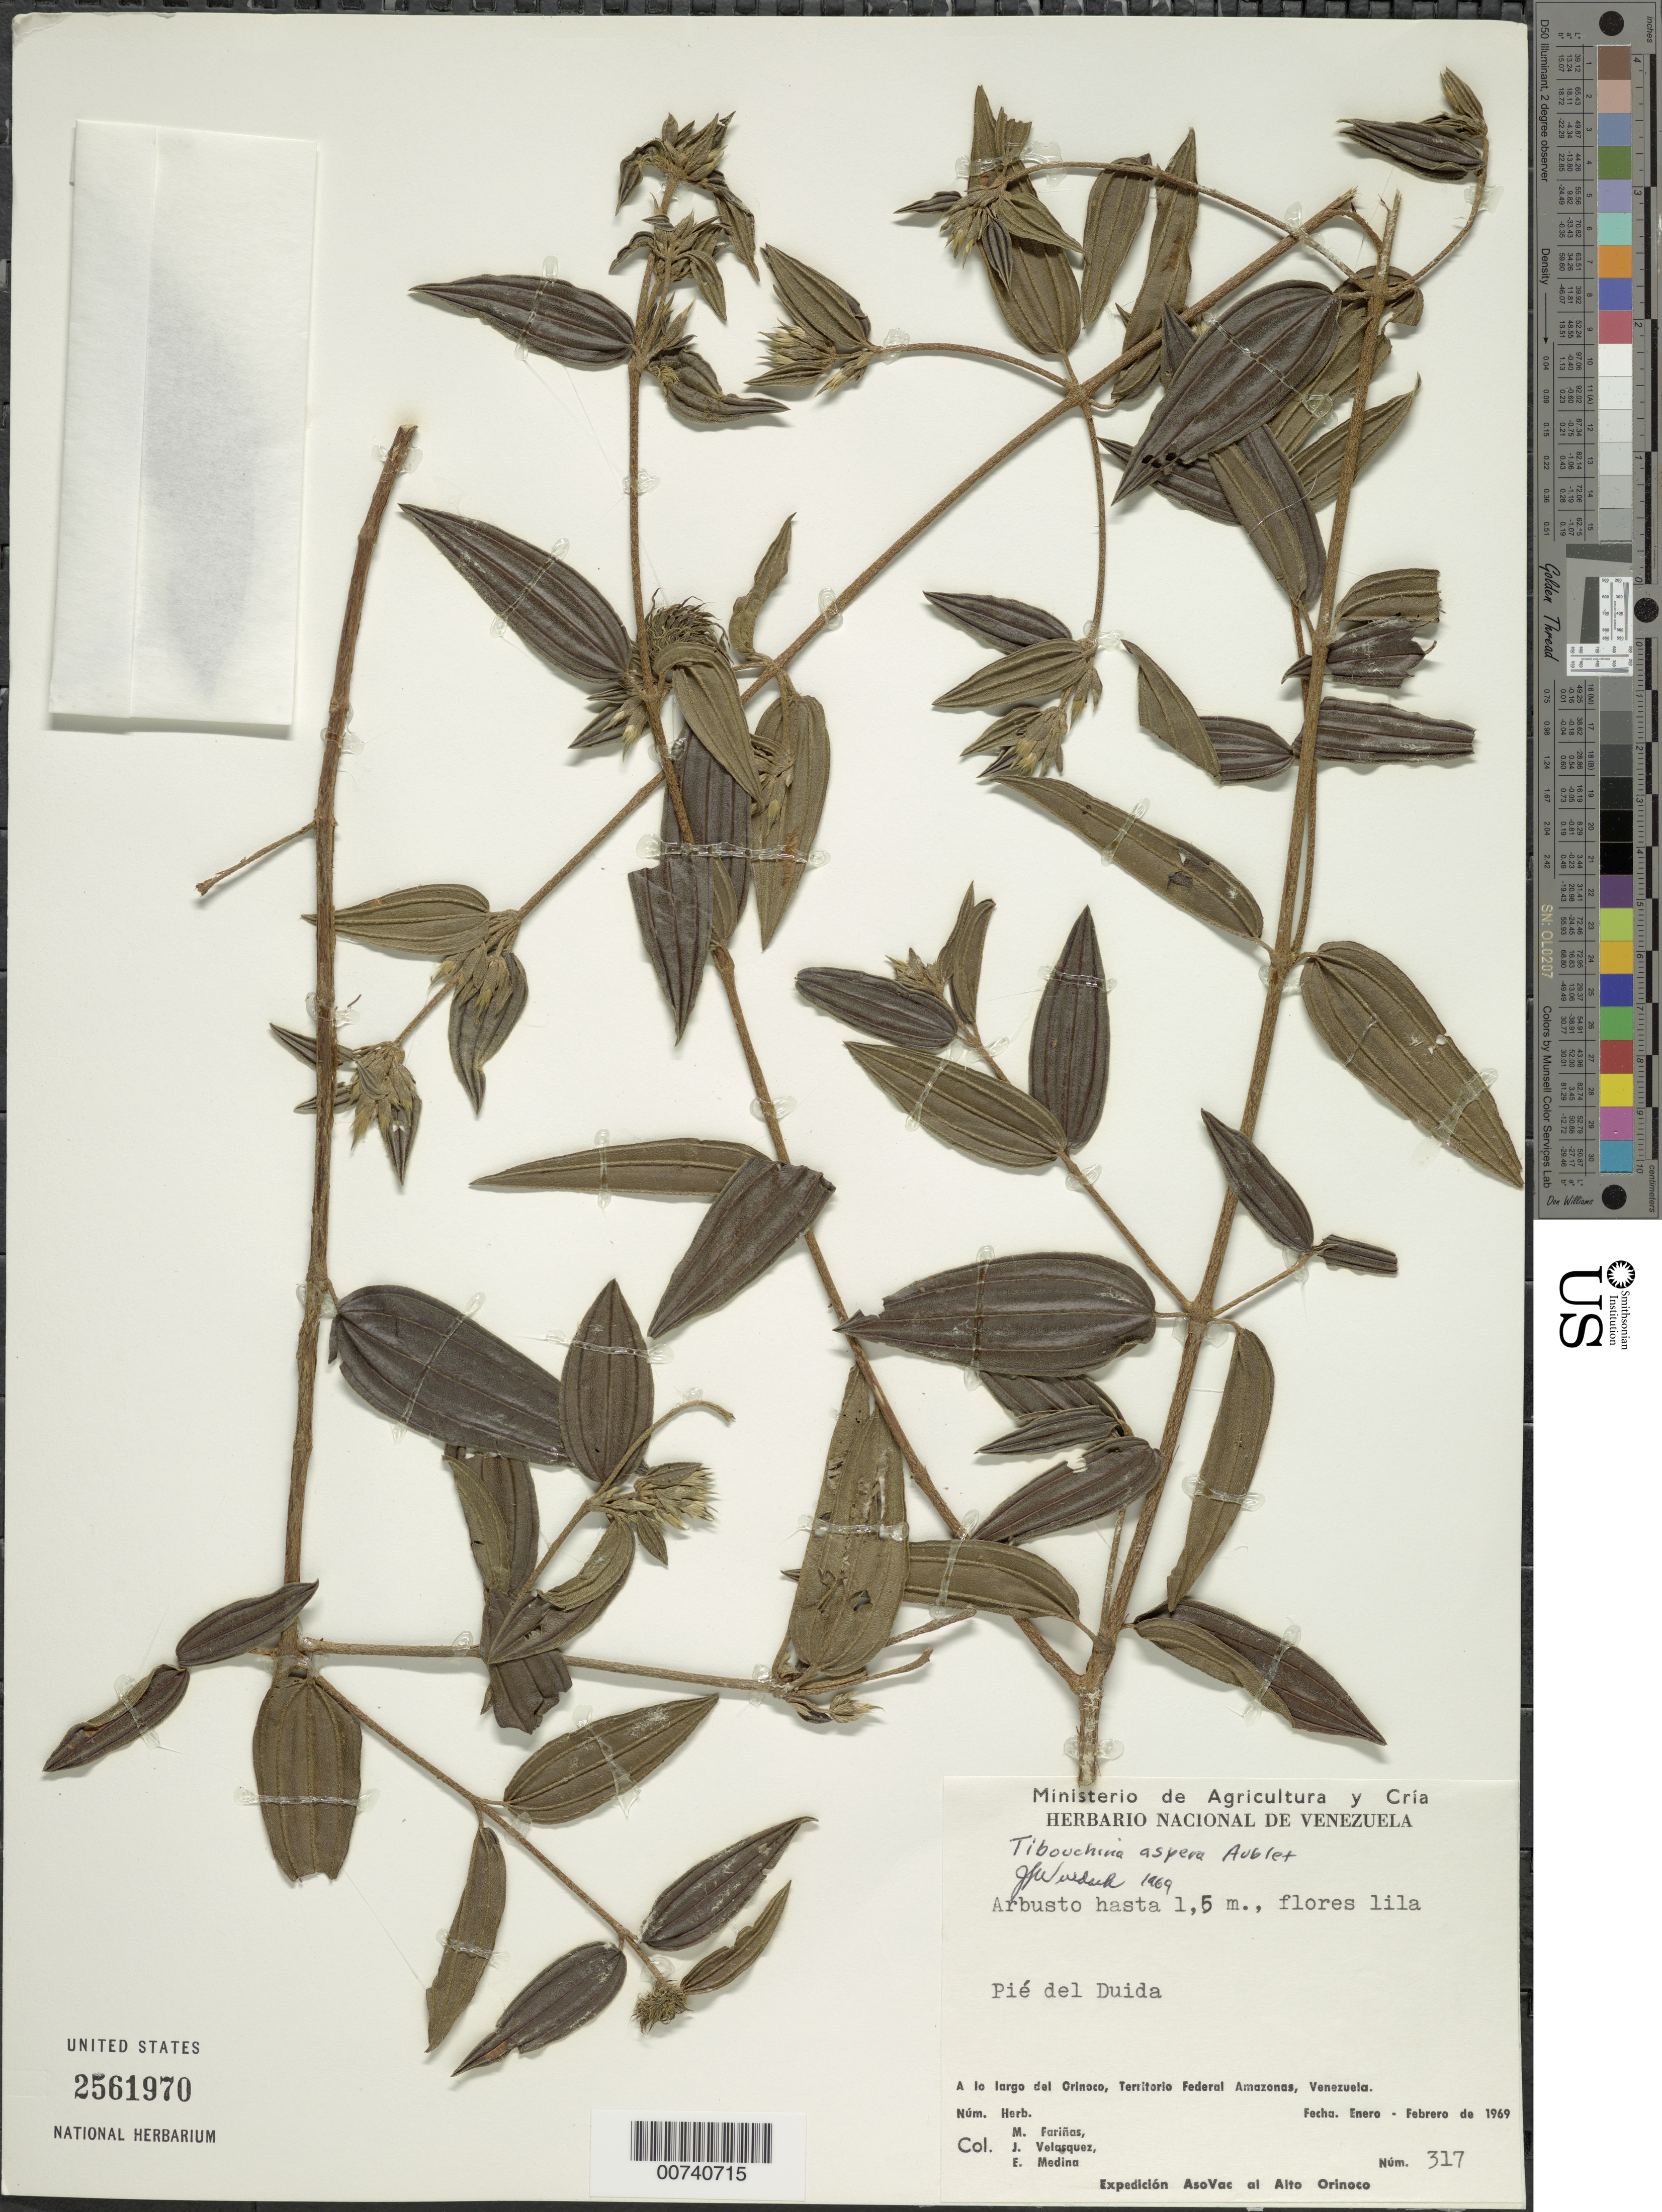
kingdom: Plantae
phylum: Tracheophyta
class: Magnoliopsida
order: Myrtales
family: Melastomataceae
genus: Tibouchina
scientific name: Tibouchina aspera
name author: Aubl.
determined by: Wurdack, John J., (US), US (UNITED STATES)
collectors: M. Fariñas, J. Velasquez & E. Medina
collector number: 317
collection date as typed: Jan-69 to Feb-69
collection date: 1969-01/1969-02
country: Venezuela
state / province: Amazonas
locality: Cerro Duida, Río Orinoco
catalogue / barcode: US 2561970